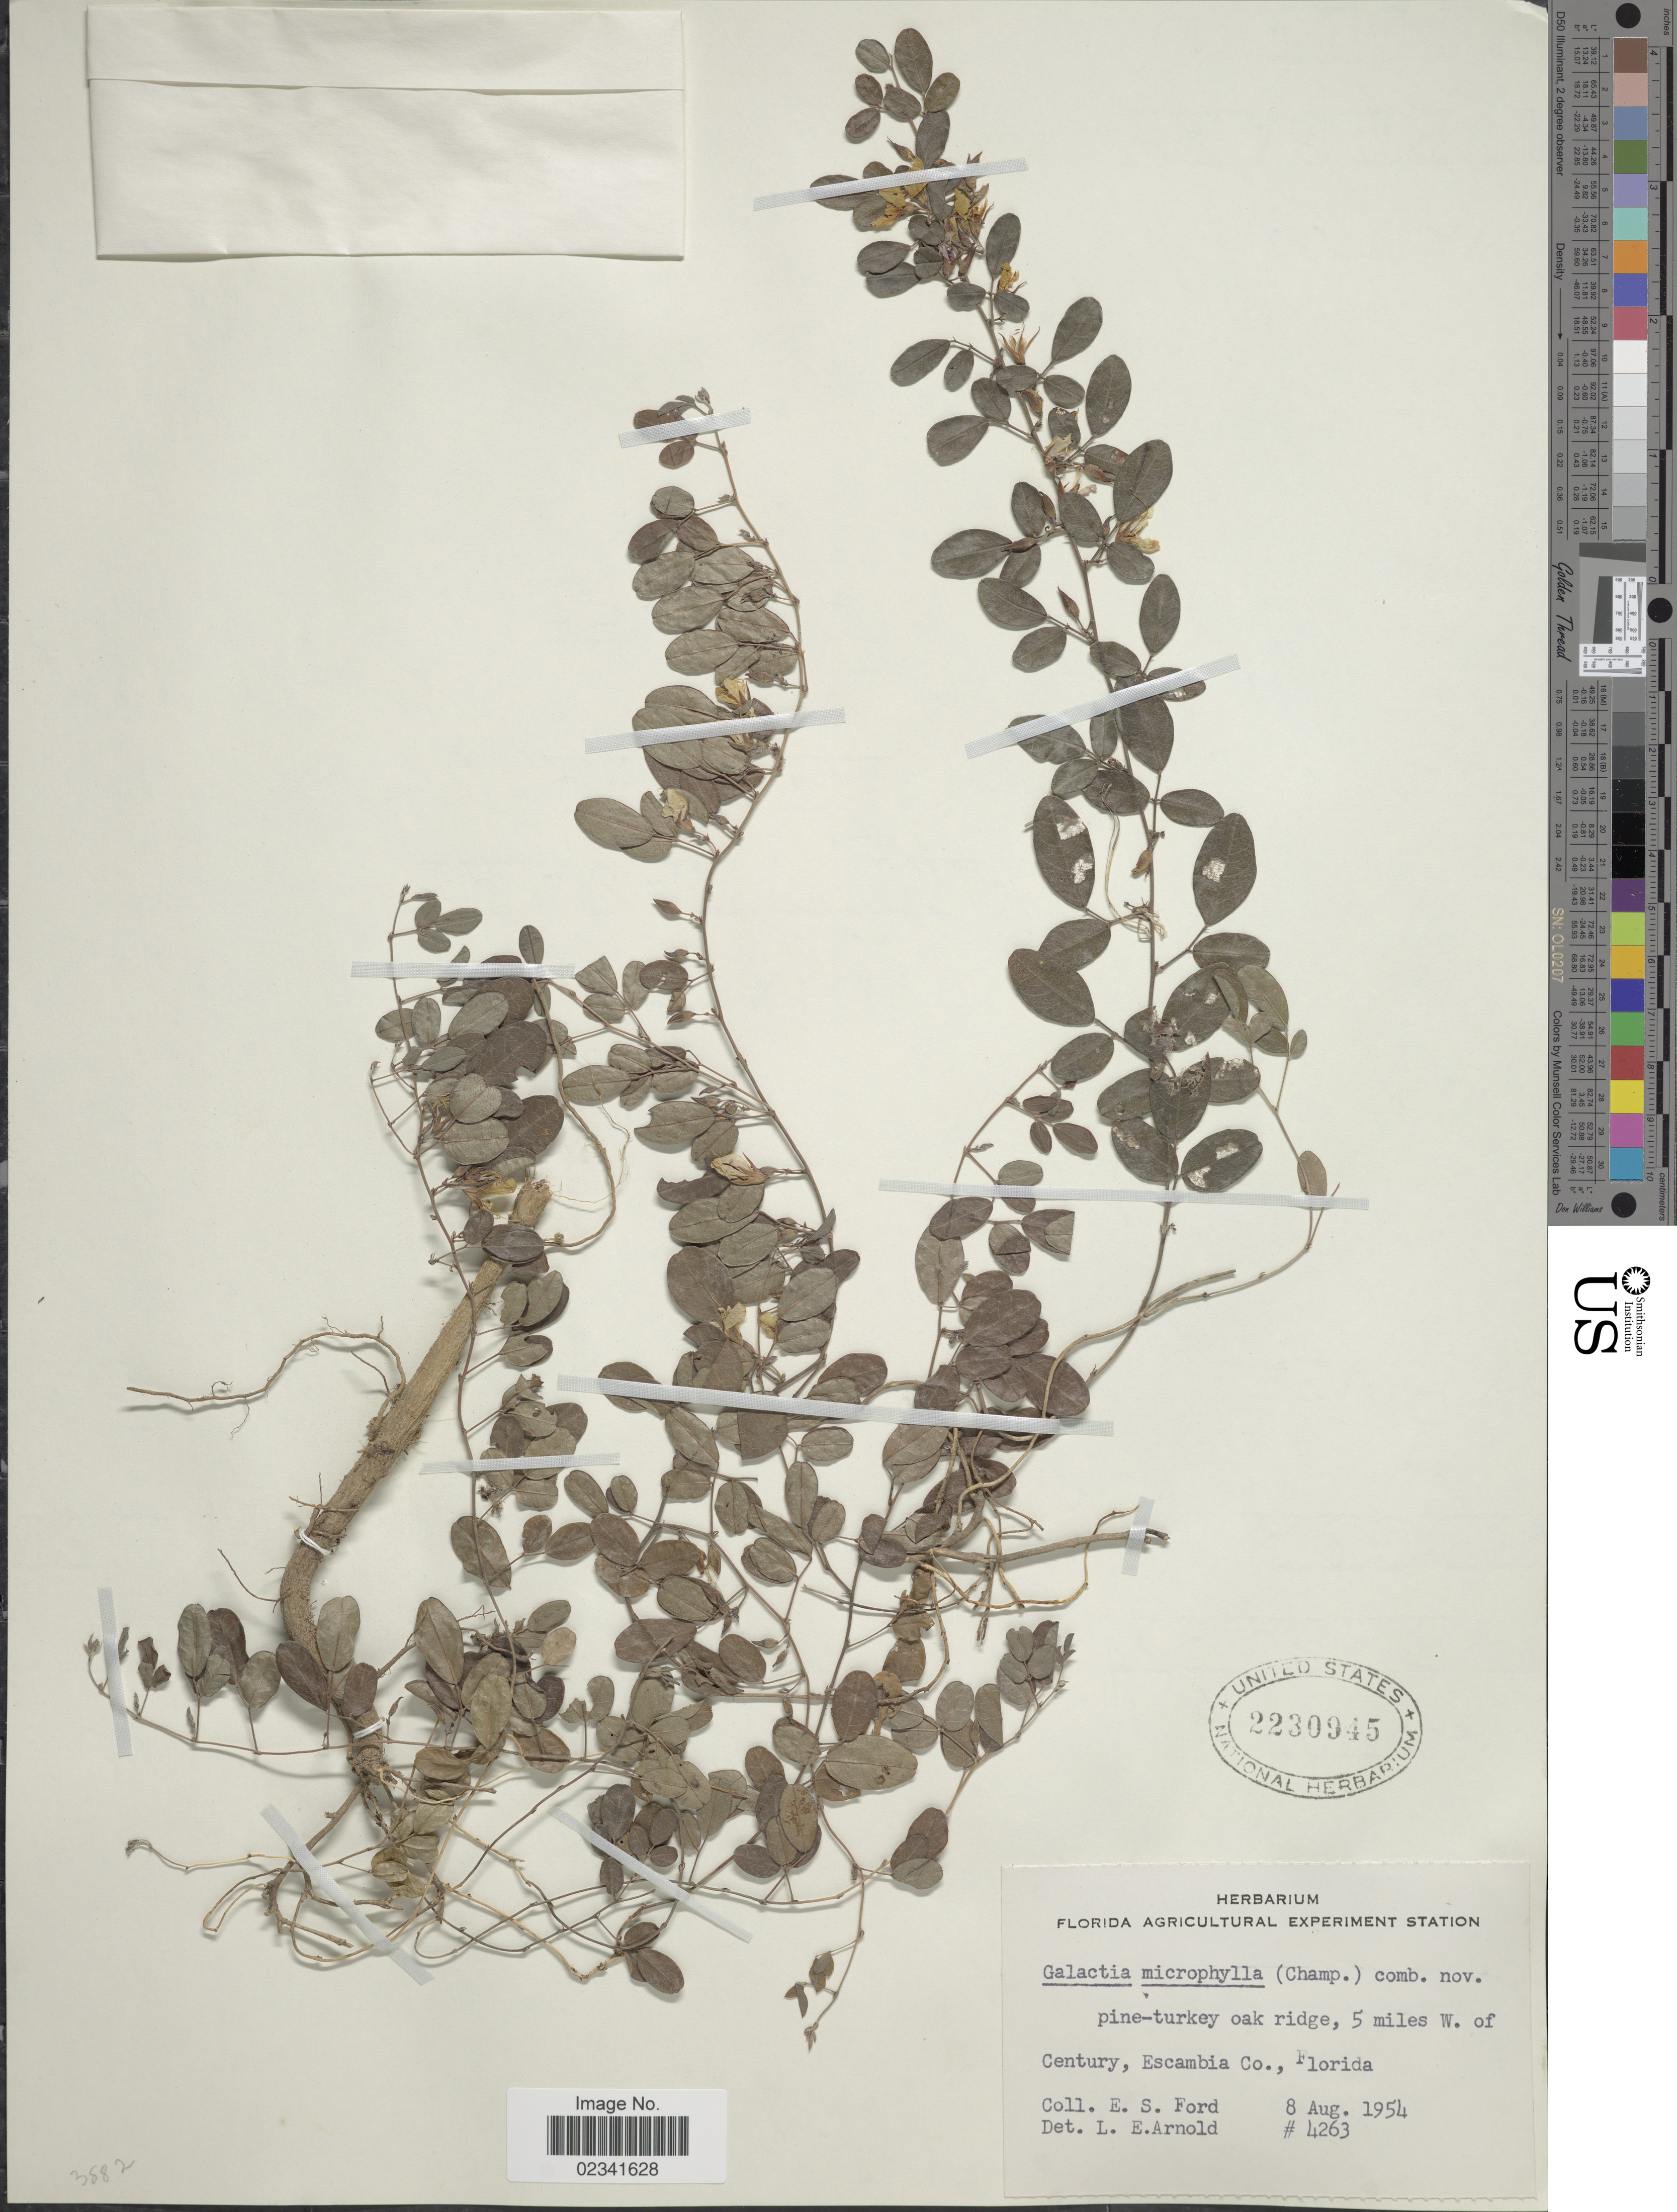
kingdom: Plantae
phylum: Tracheophyta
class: Magnoliopsida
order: Fabales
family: Fabaceae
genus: Galactia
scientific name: Galactia floridana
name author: J.R. Johnst.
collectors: E. Ford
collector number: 4263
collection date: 1954-08-08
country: United States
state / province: Florida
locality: Pine-turkey oak ridge, 5 miles W. of Century, Escambia Co., Florida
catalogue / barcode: US 2230945